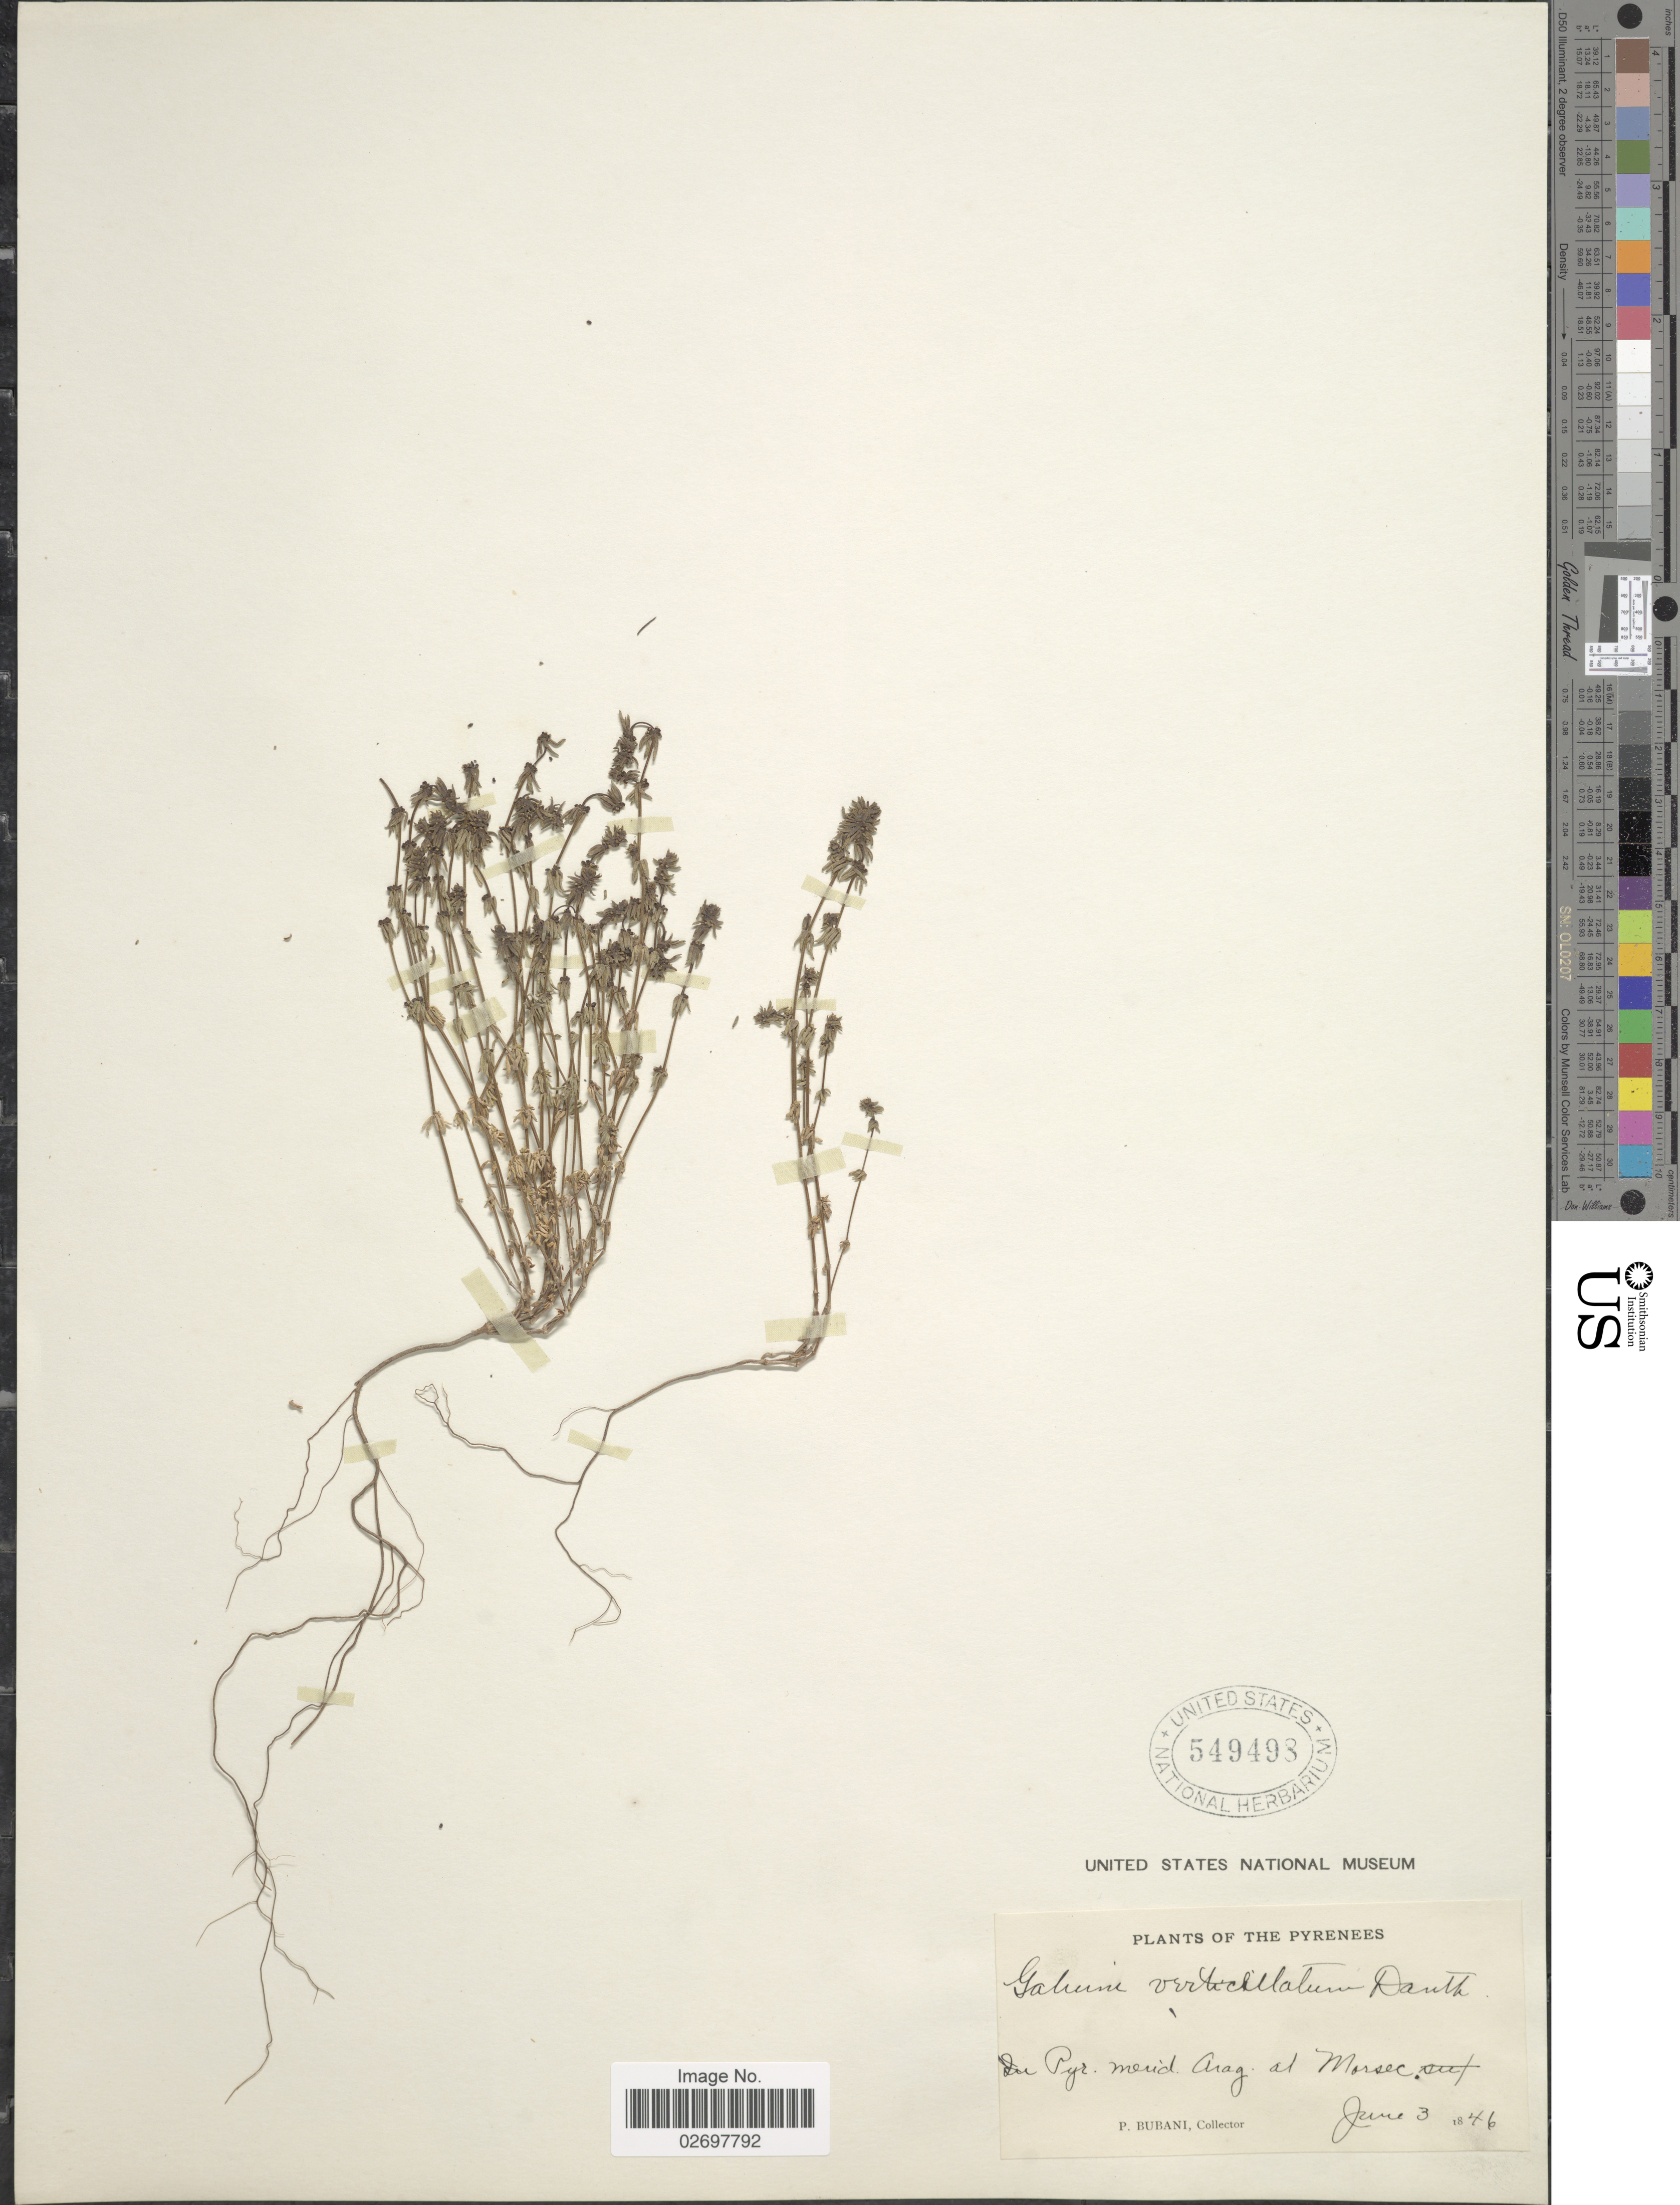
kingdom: Plantae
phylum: Tracheophyta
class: Magnoliopsida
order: Gentianales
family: Rubiaceae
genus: Galium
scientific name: Galium undulatum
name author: Puff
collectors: P. Bubani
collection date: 1846-06-03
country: Spain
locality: The Pyrenees, Pyr. merid. Arag. at Morsec sut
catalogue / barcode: US 549498